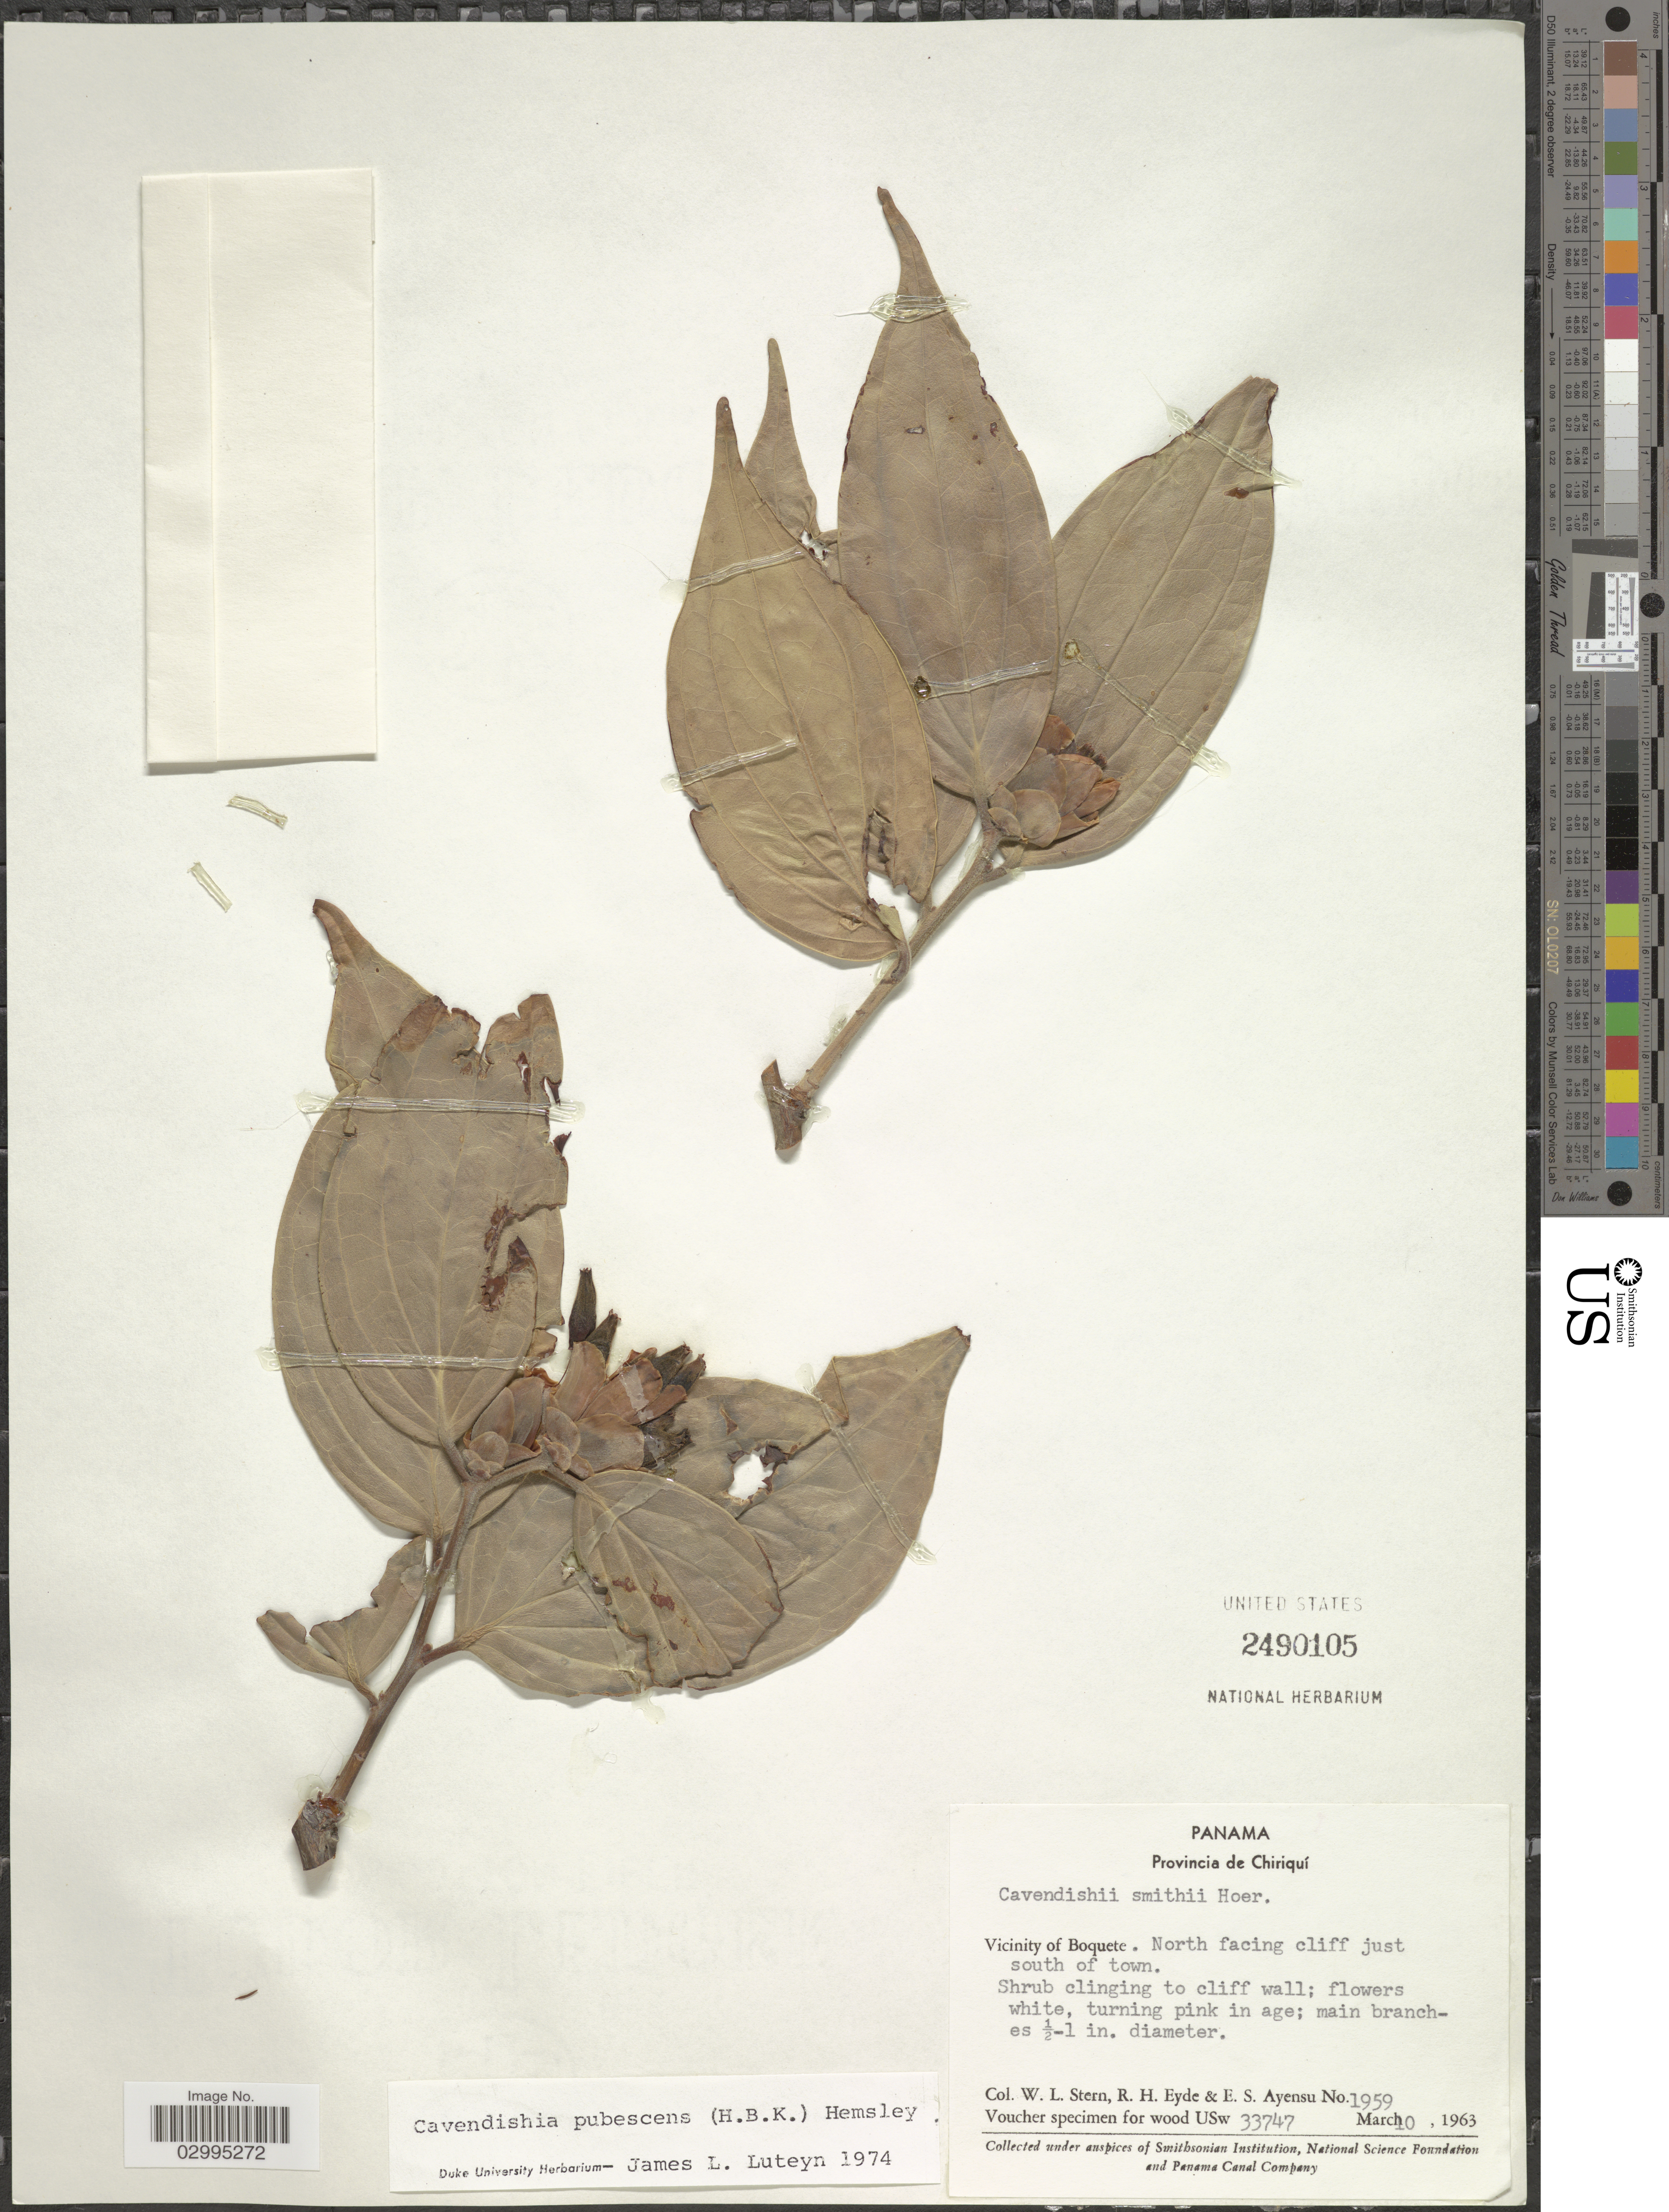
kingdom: Plantae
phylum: Tracheophyta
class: Magnoliopsida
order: Ericales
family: Ericaceae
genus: Cavendishia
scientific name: Cavendishia pubescens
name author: (Kunth) Hemsl.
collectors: W. L. Stern, R. H. Eyde & E. S. Ayensu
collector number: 1959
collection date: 1963-03-10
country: Panama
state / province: Chiriqui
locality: Vicinity of Boquete. North facing cliff just south of town.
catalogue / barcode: US 2490105